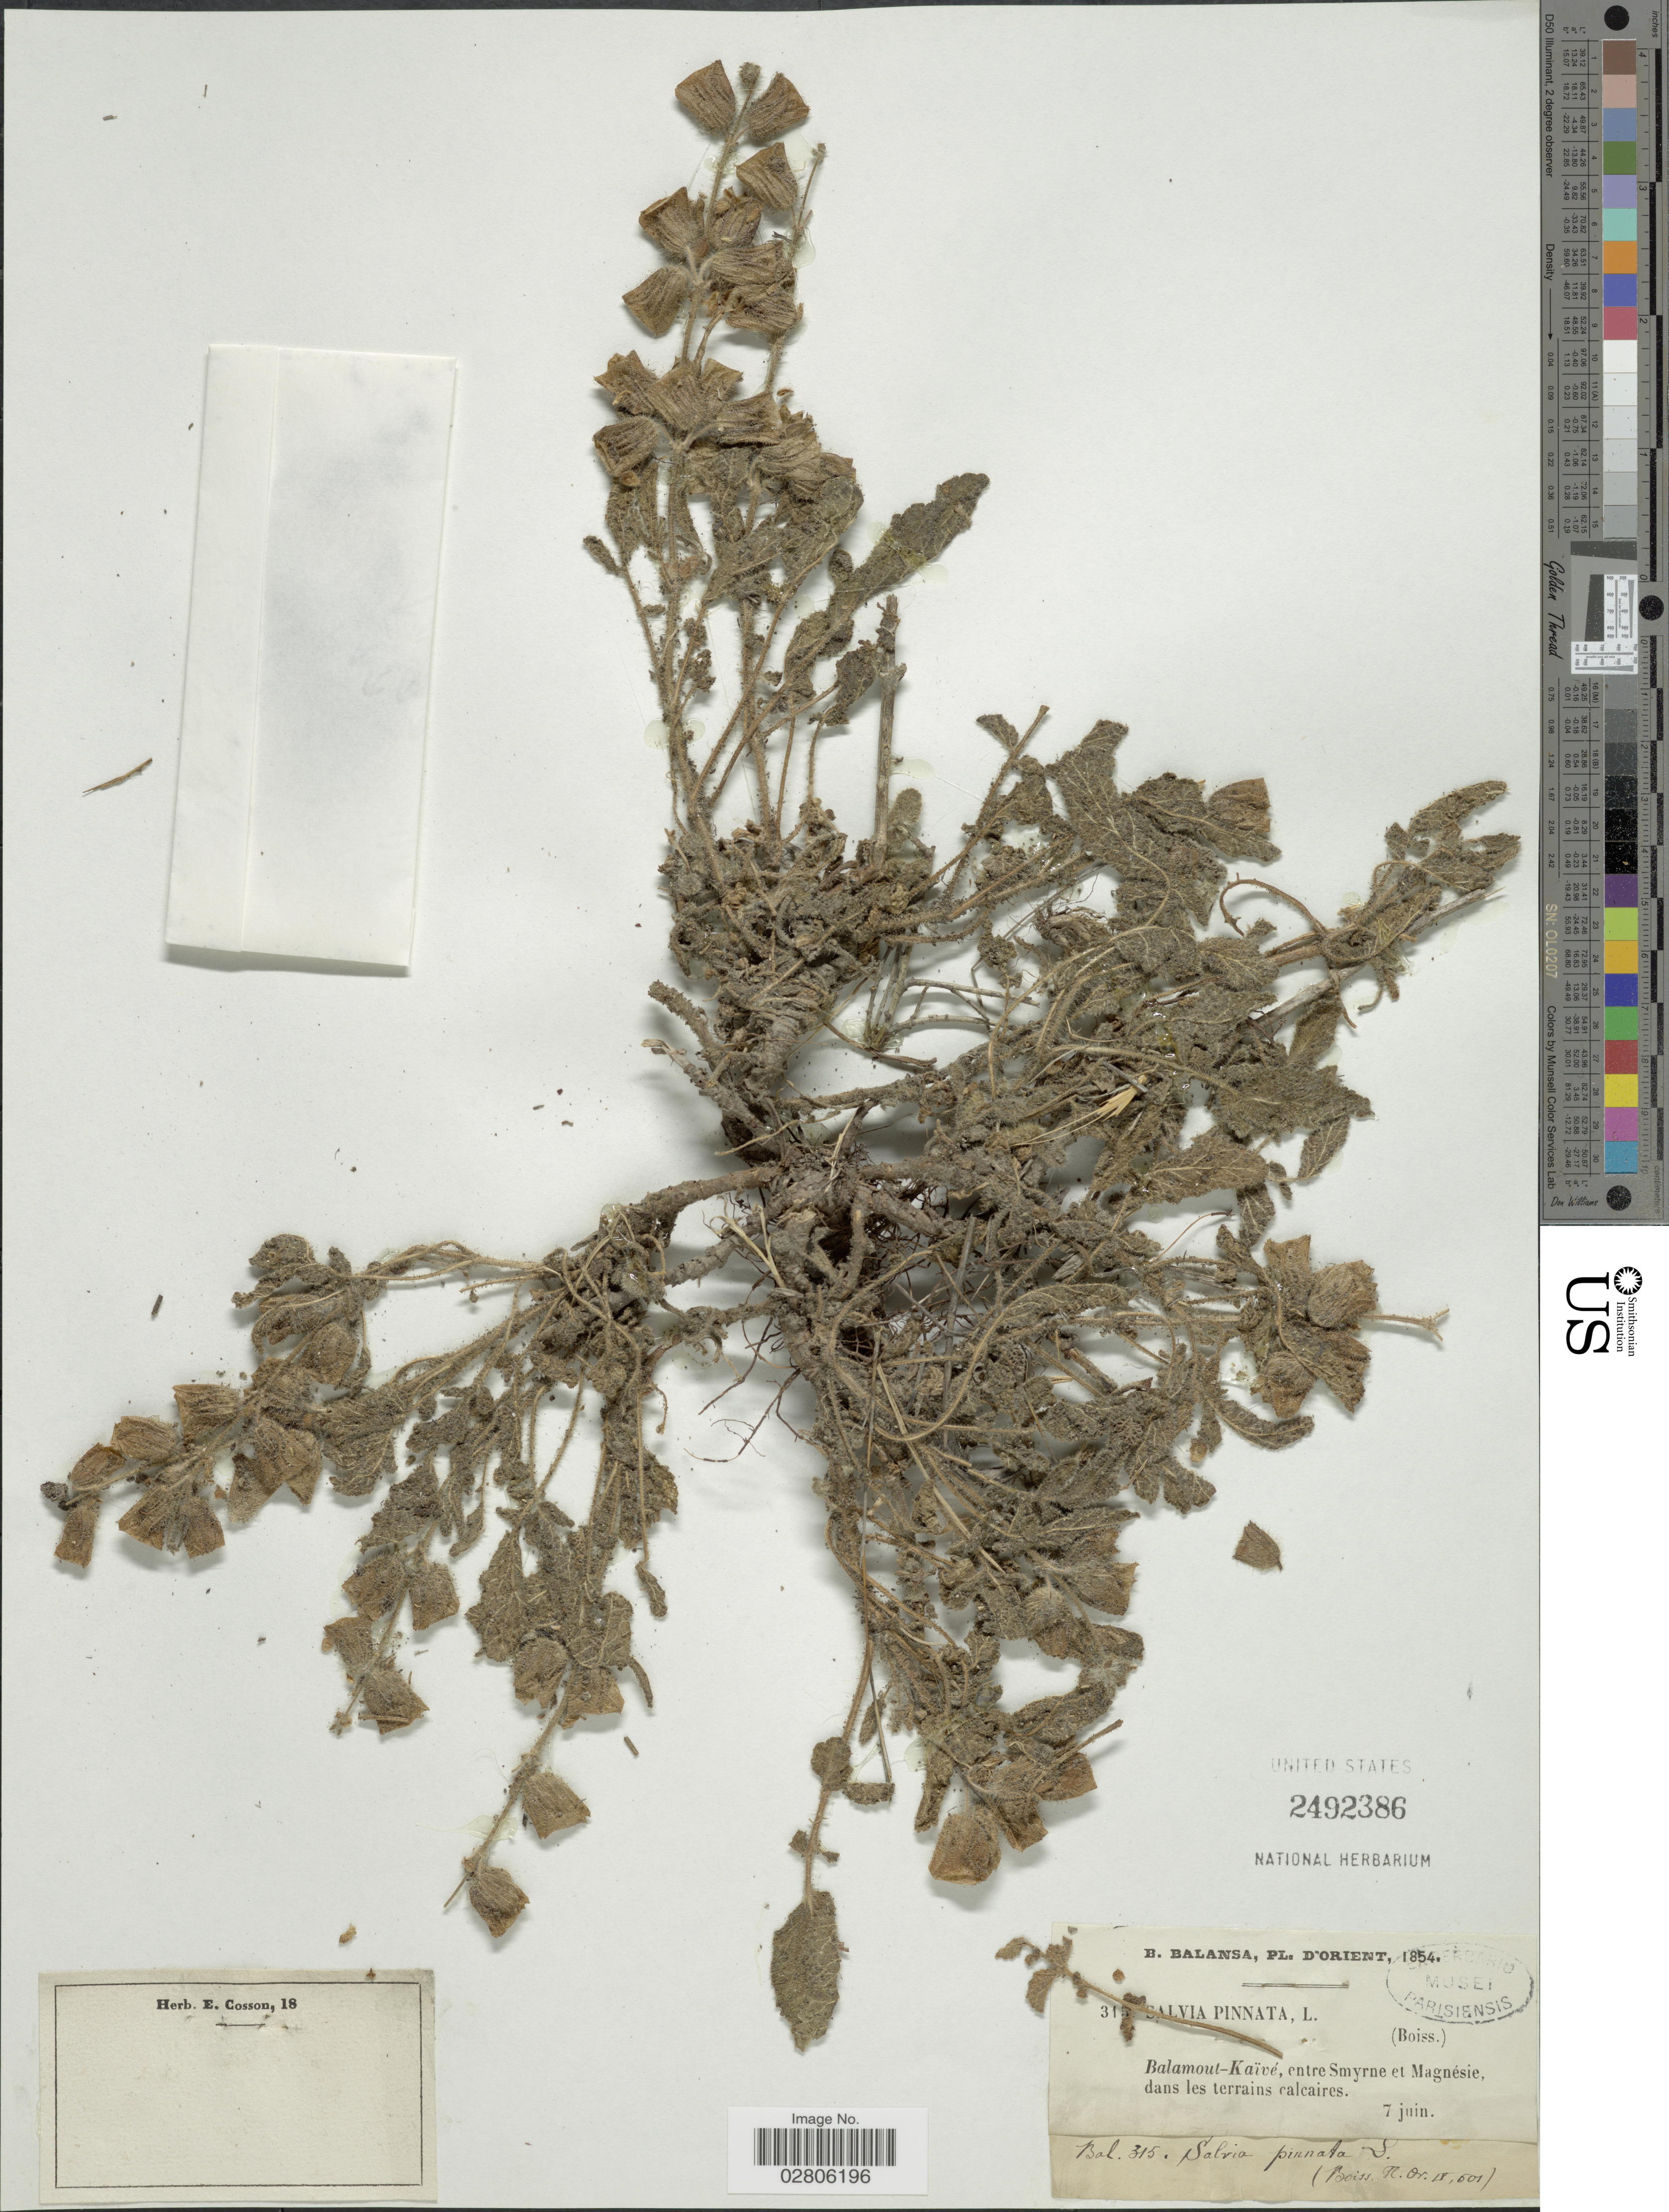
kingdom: Plantae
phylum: Tracheophyta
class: Magnoliopsida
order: Lamiales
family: Lamiaceae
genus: Salvia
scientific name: Salvia pinnata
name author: L.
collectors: B. Balansa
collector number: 315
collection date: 1854-06-07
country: Turkey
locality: D'Orient, Balamout-Kaïvé, entre Smyrne et Magnésie, dans les terrains calcaires.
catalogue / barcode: US 2492386